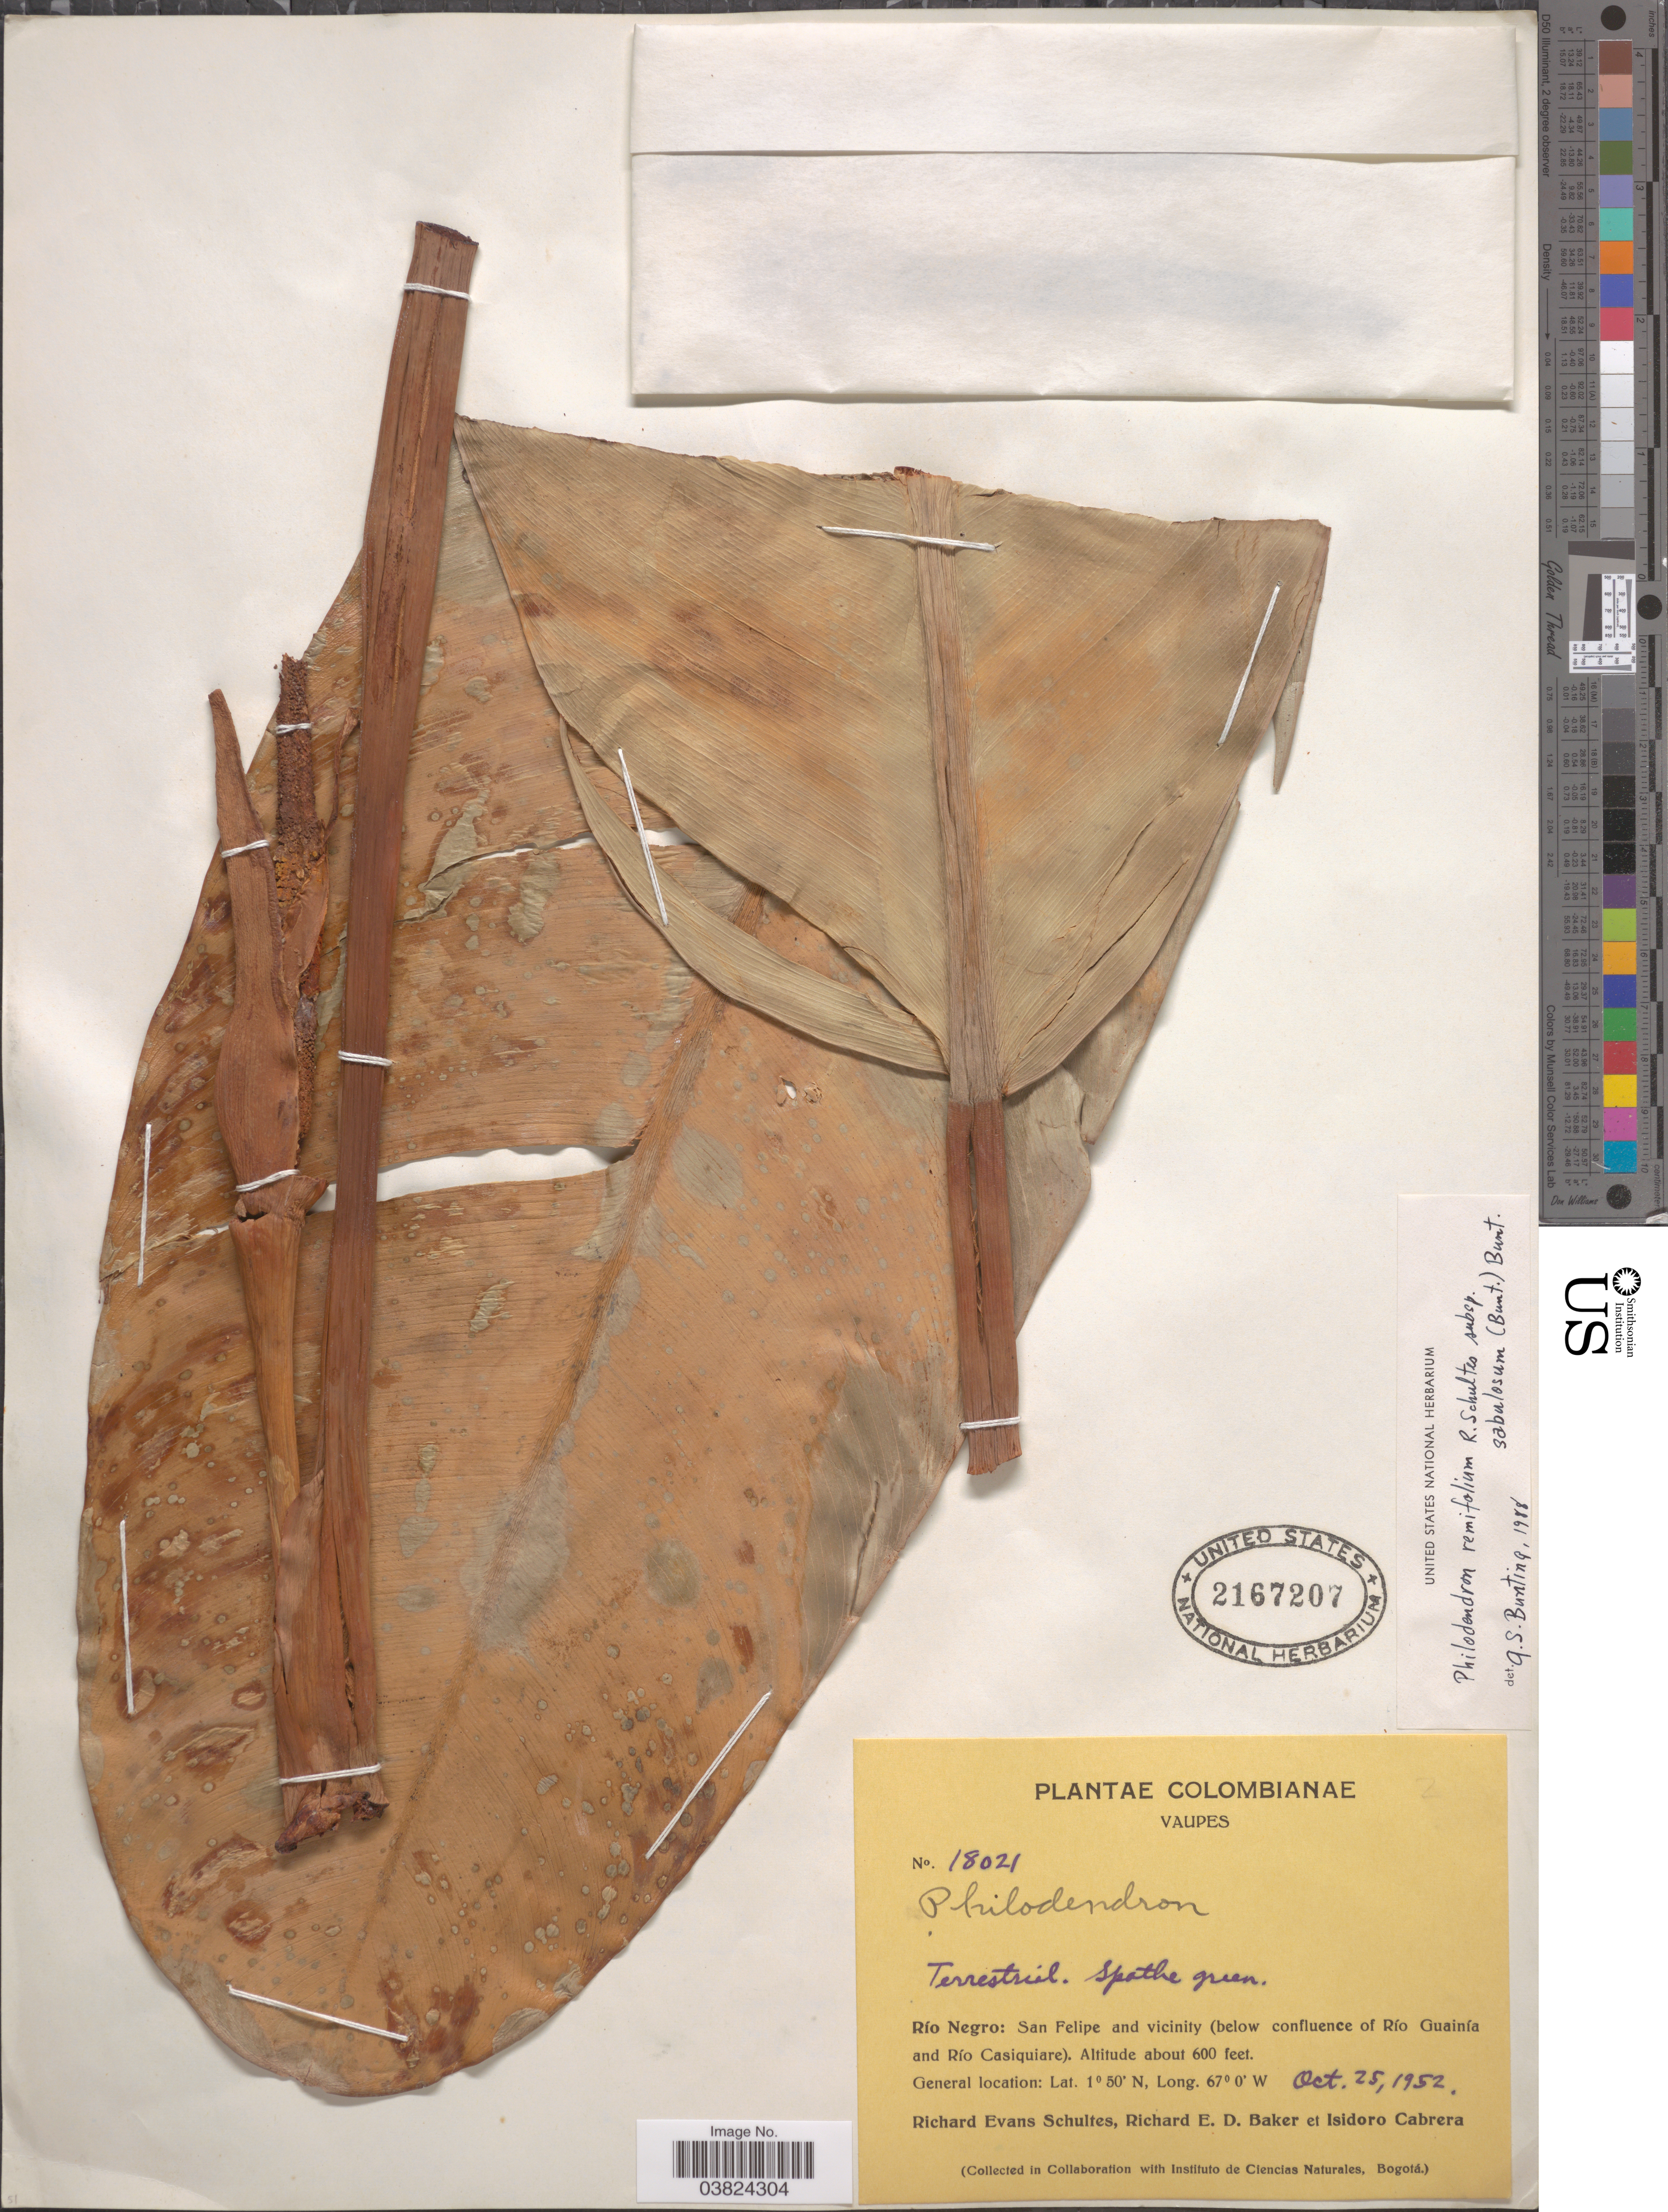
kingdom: Plantae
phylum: Tracheophyta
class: Liliopsida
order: Alismatales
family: Araceae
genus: Philodendron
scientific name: Philodendron remifolium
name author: R.E. Schult.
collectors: R. E. Schultes, R. E. D. Baker & I. Cabrera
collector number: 18021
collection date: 1952-10-25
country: Colombia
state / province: Vaupés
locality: Río Negro: San Felipe and vicinity (below confluence of Río Guainía and Río Casiquiare).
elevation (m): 183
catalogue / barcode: US 2167207